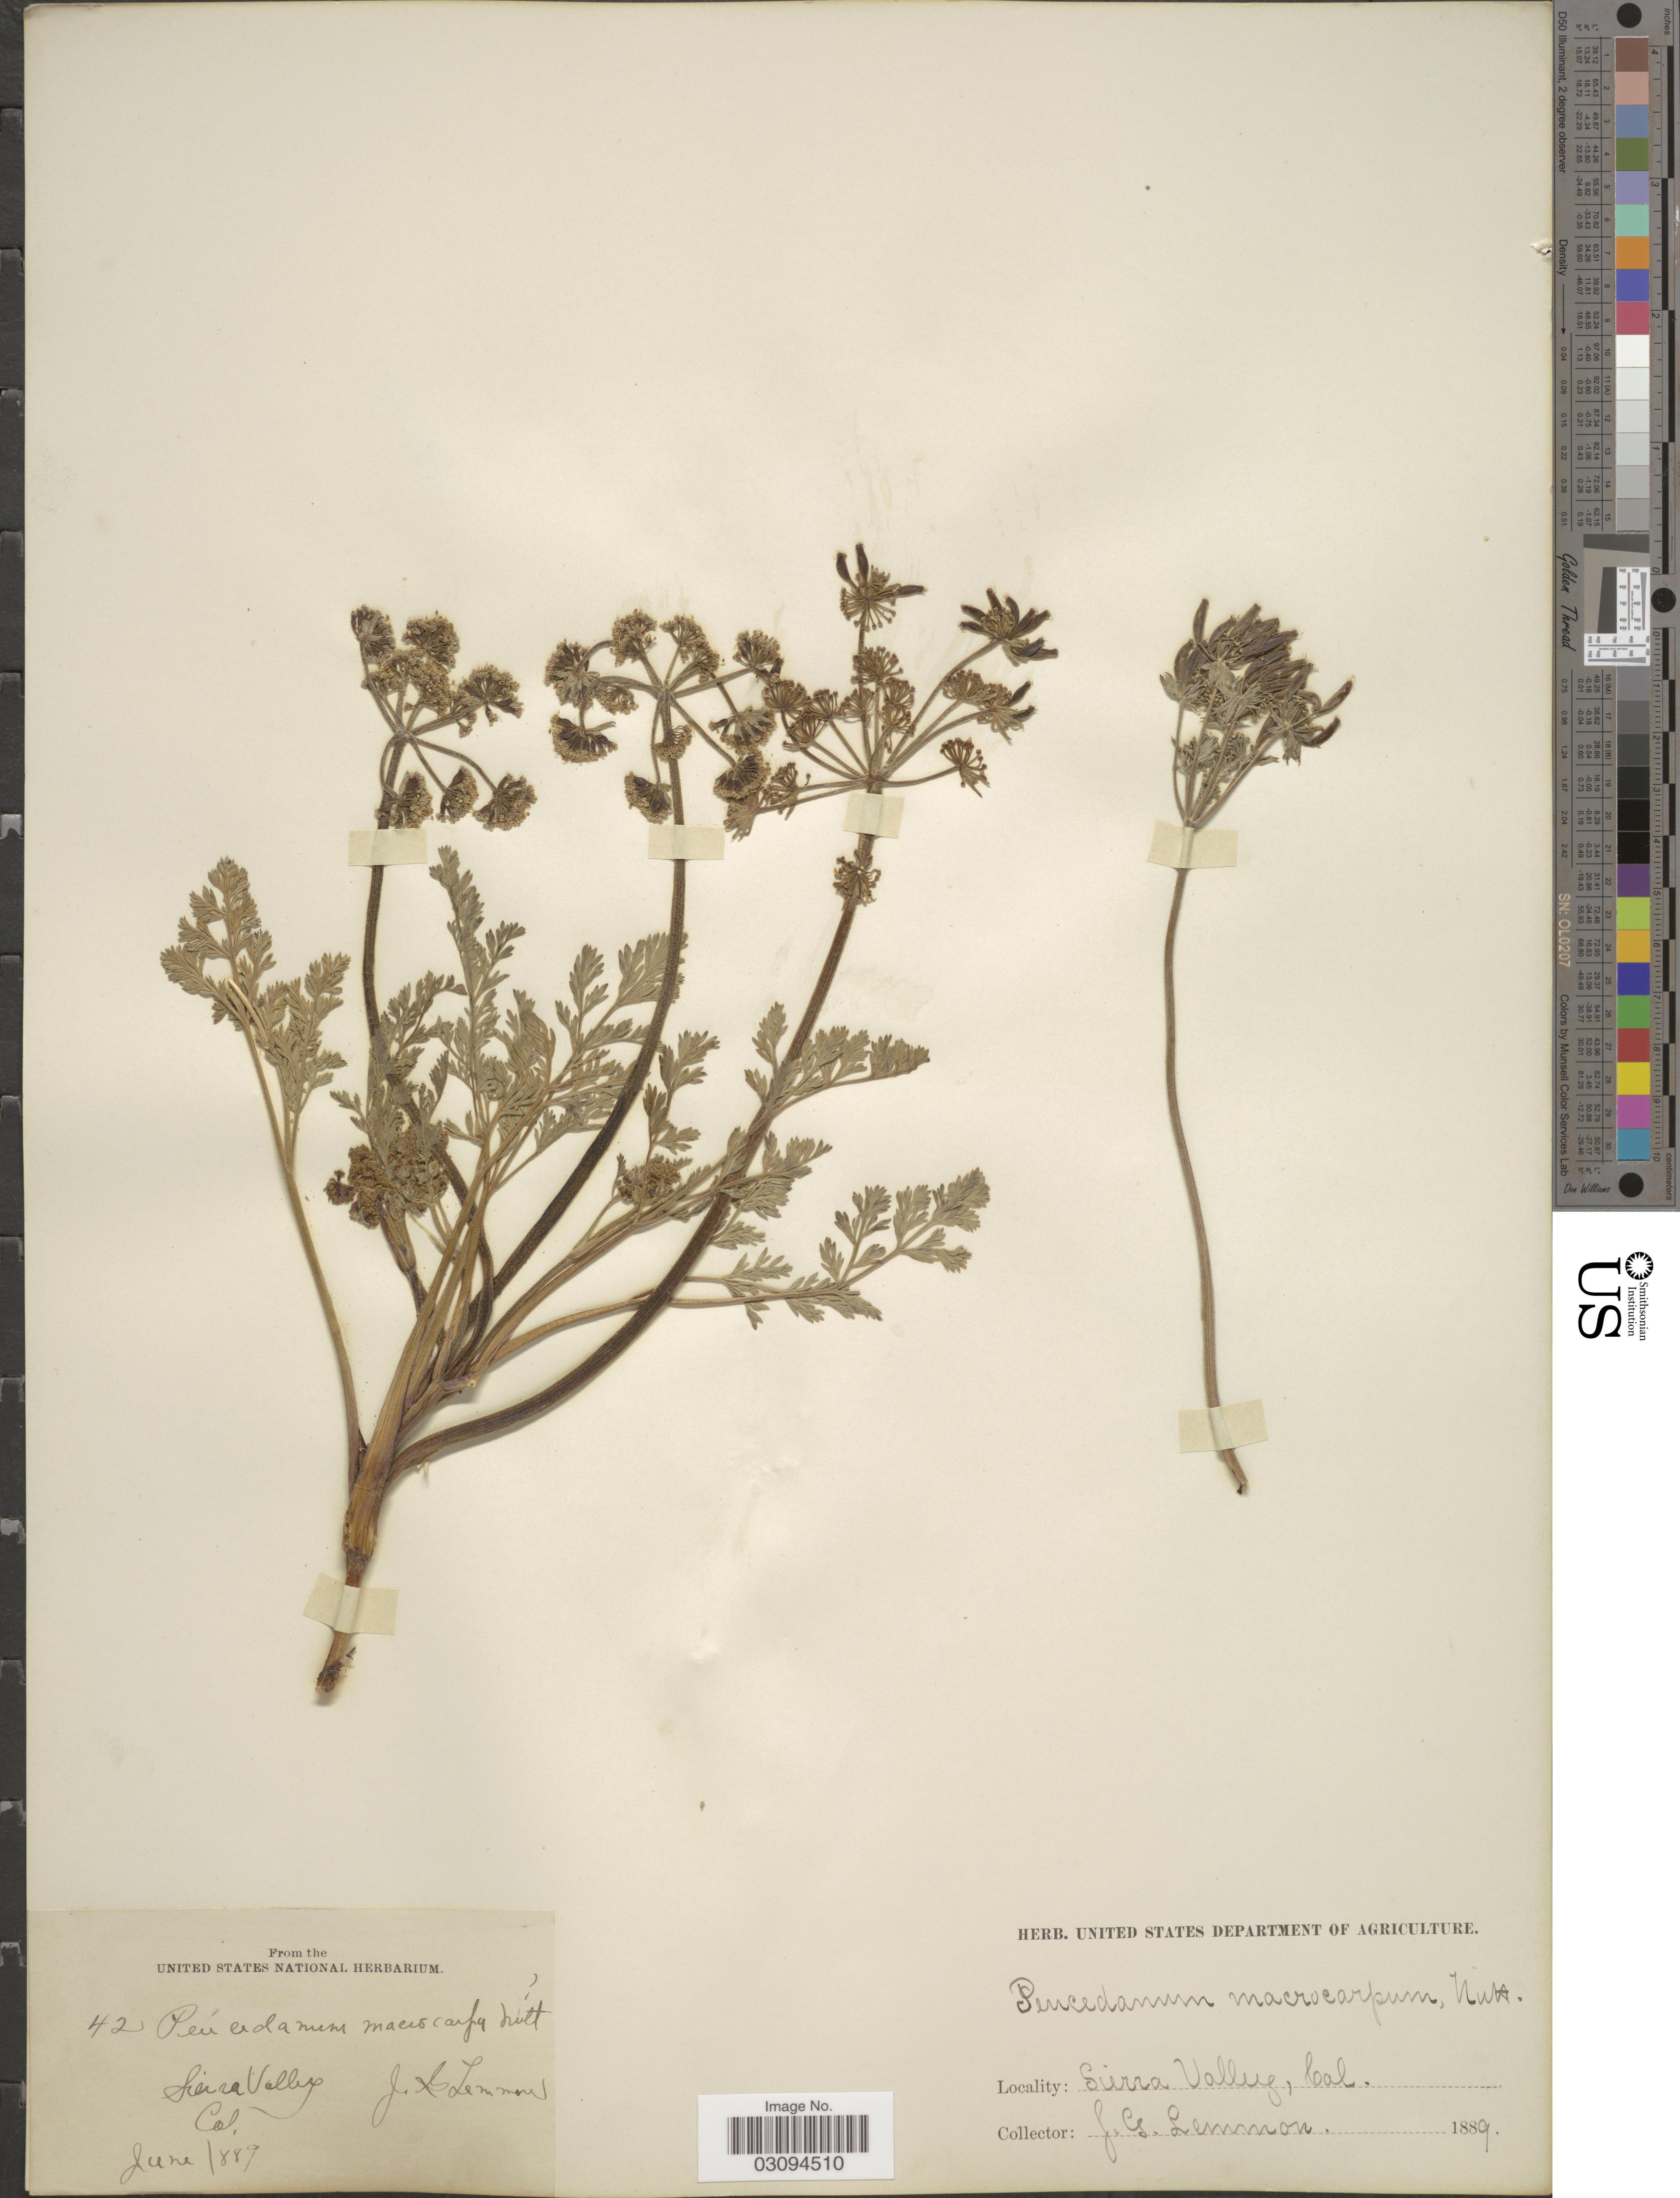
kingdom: Plantae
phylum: Tracheophyta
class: Magnoliopsida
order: Apiales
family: Apiaceae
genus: Lomatium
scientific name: Lomatium macrocarpum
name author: (Hook. et al.) J.M. Coult. & Rose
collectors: J. Lemmon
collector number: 42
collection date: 1889-06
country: United States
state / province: California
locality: Sierra Valley, Cal.